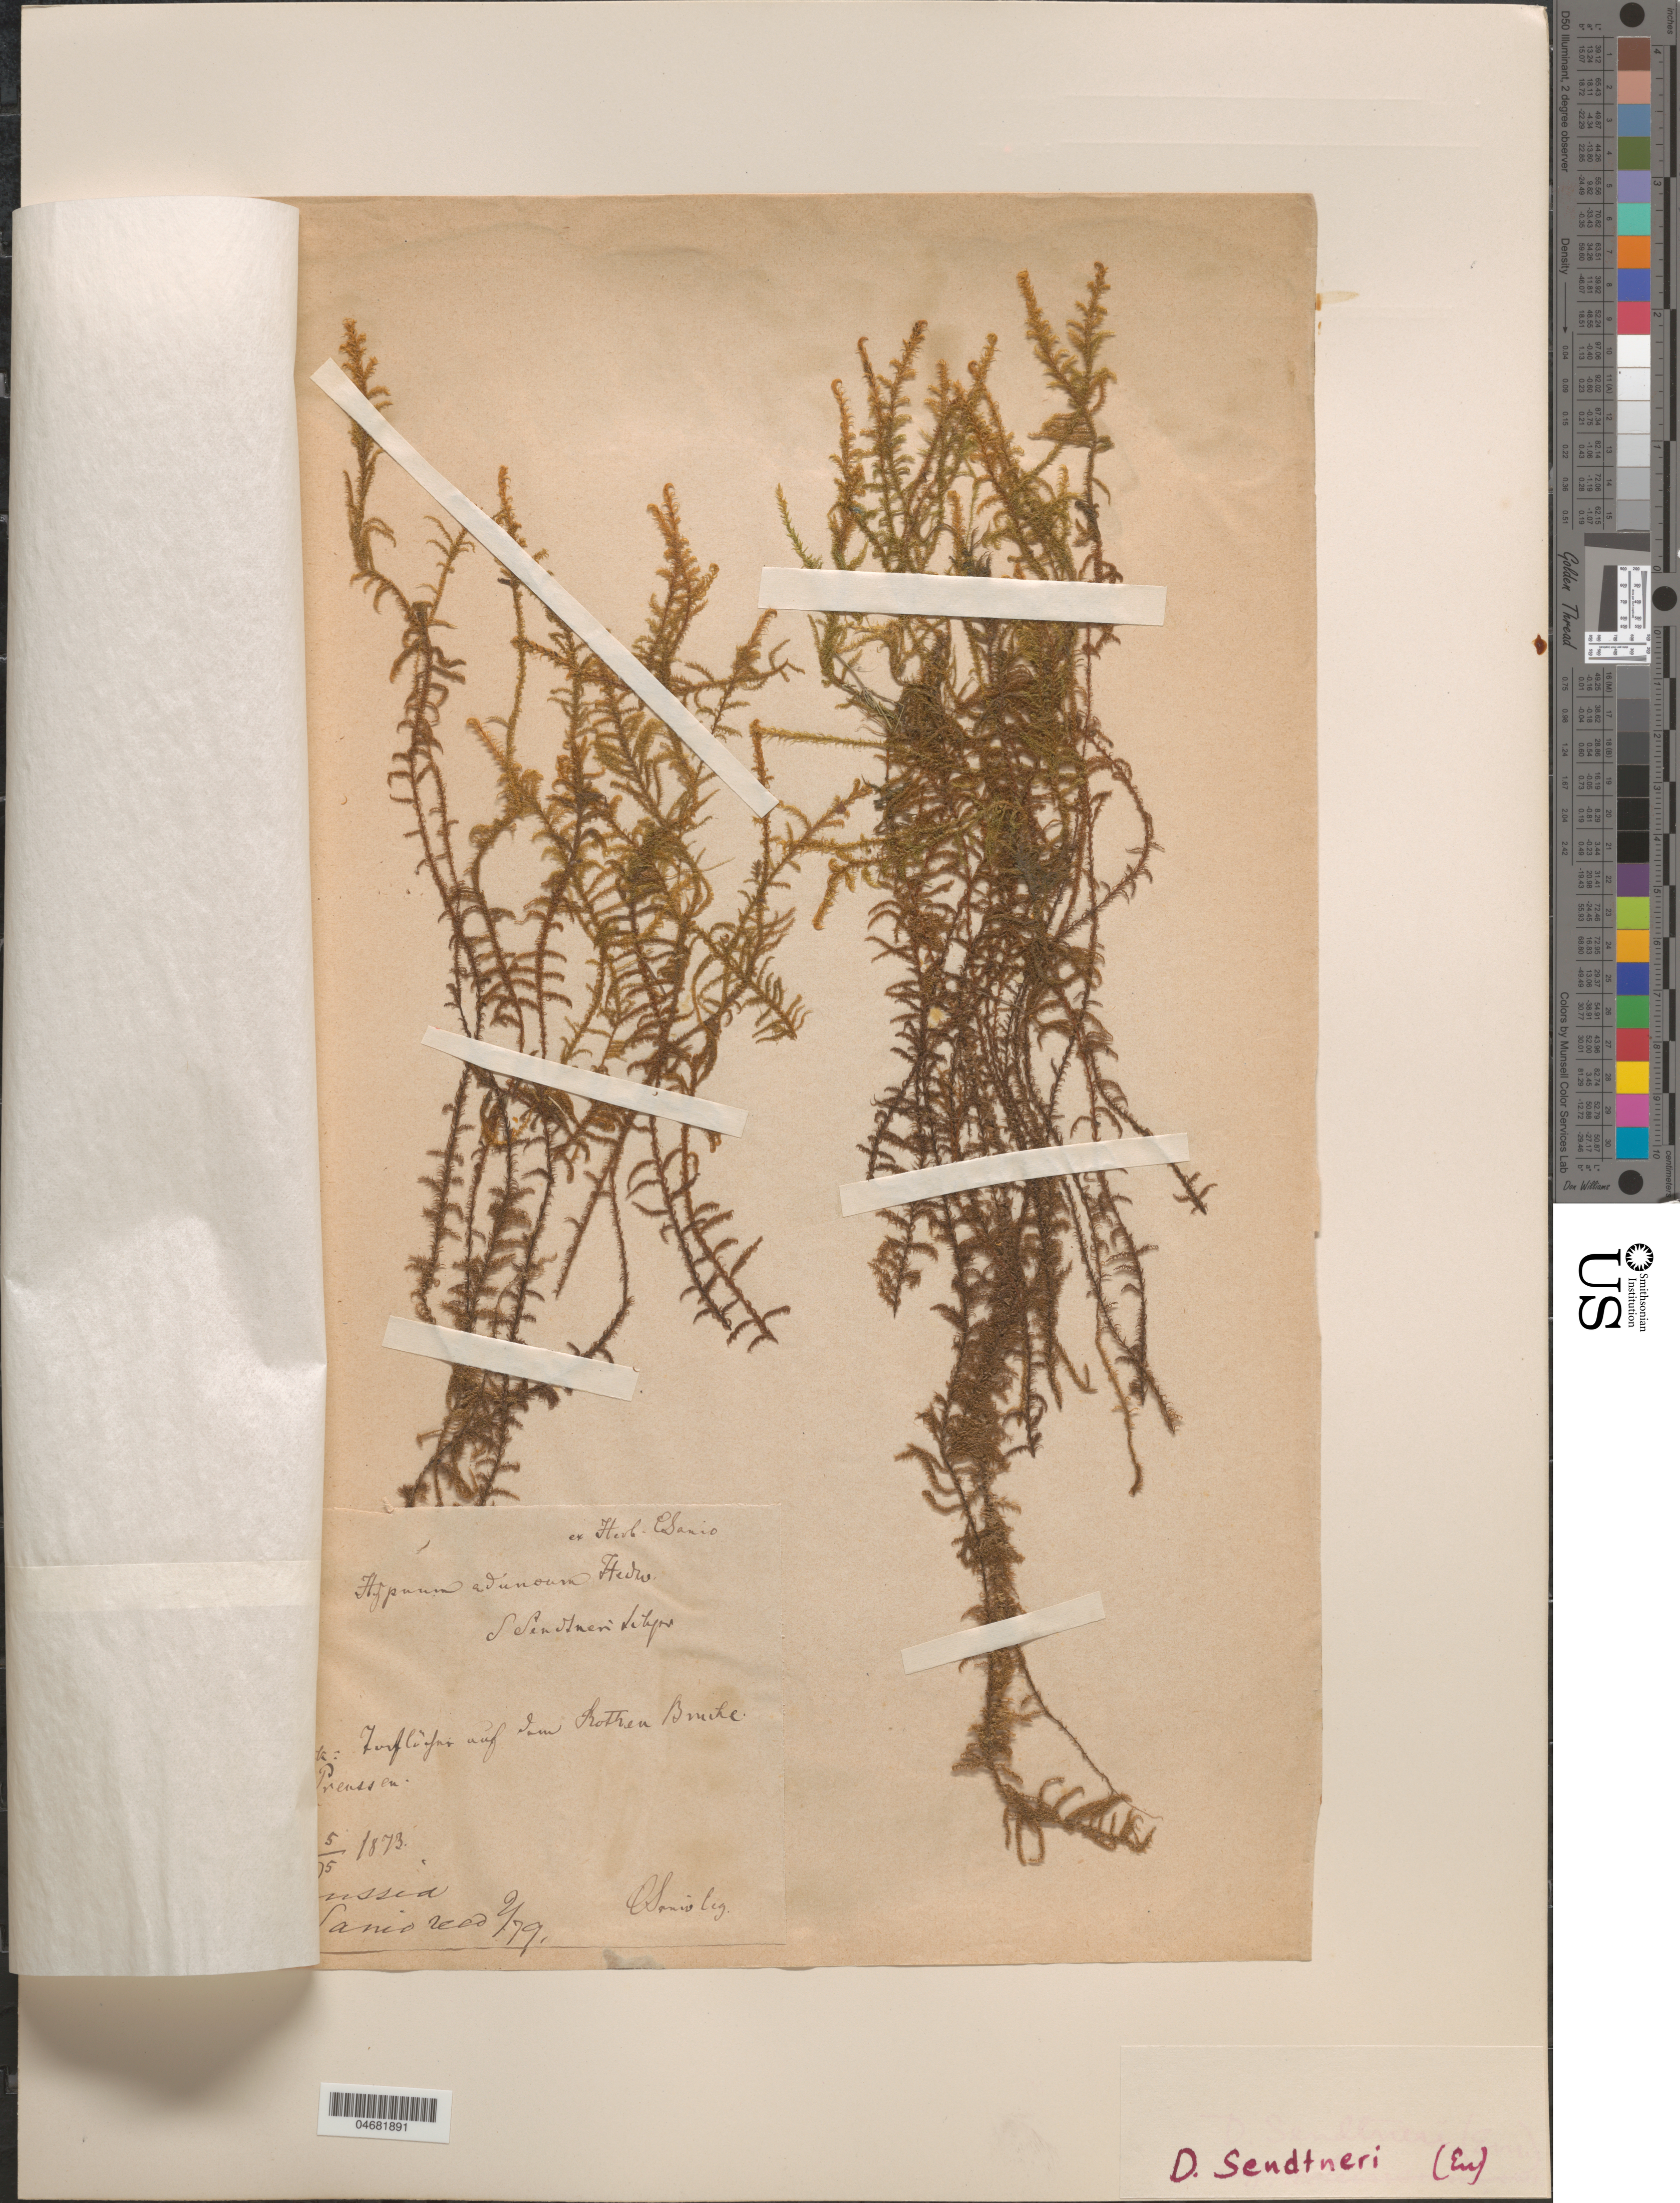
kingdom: Plantae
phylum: Bryophyta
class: Bryopsida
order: Hypnales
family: Hypnaceae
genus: Hypnum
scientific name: Hypnum aduncum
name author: Hedw.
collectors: C. Sanio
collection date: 1873-05-05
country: Poland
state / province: Warminsko-Mazurskie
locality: Lyck. Preussen.